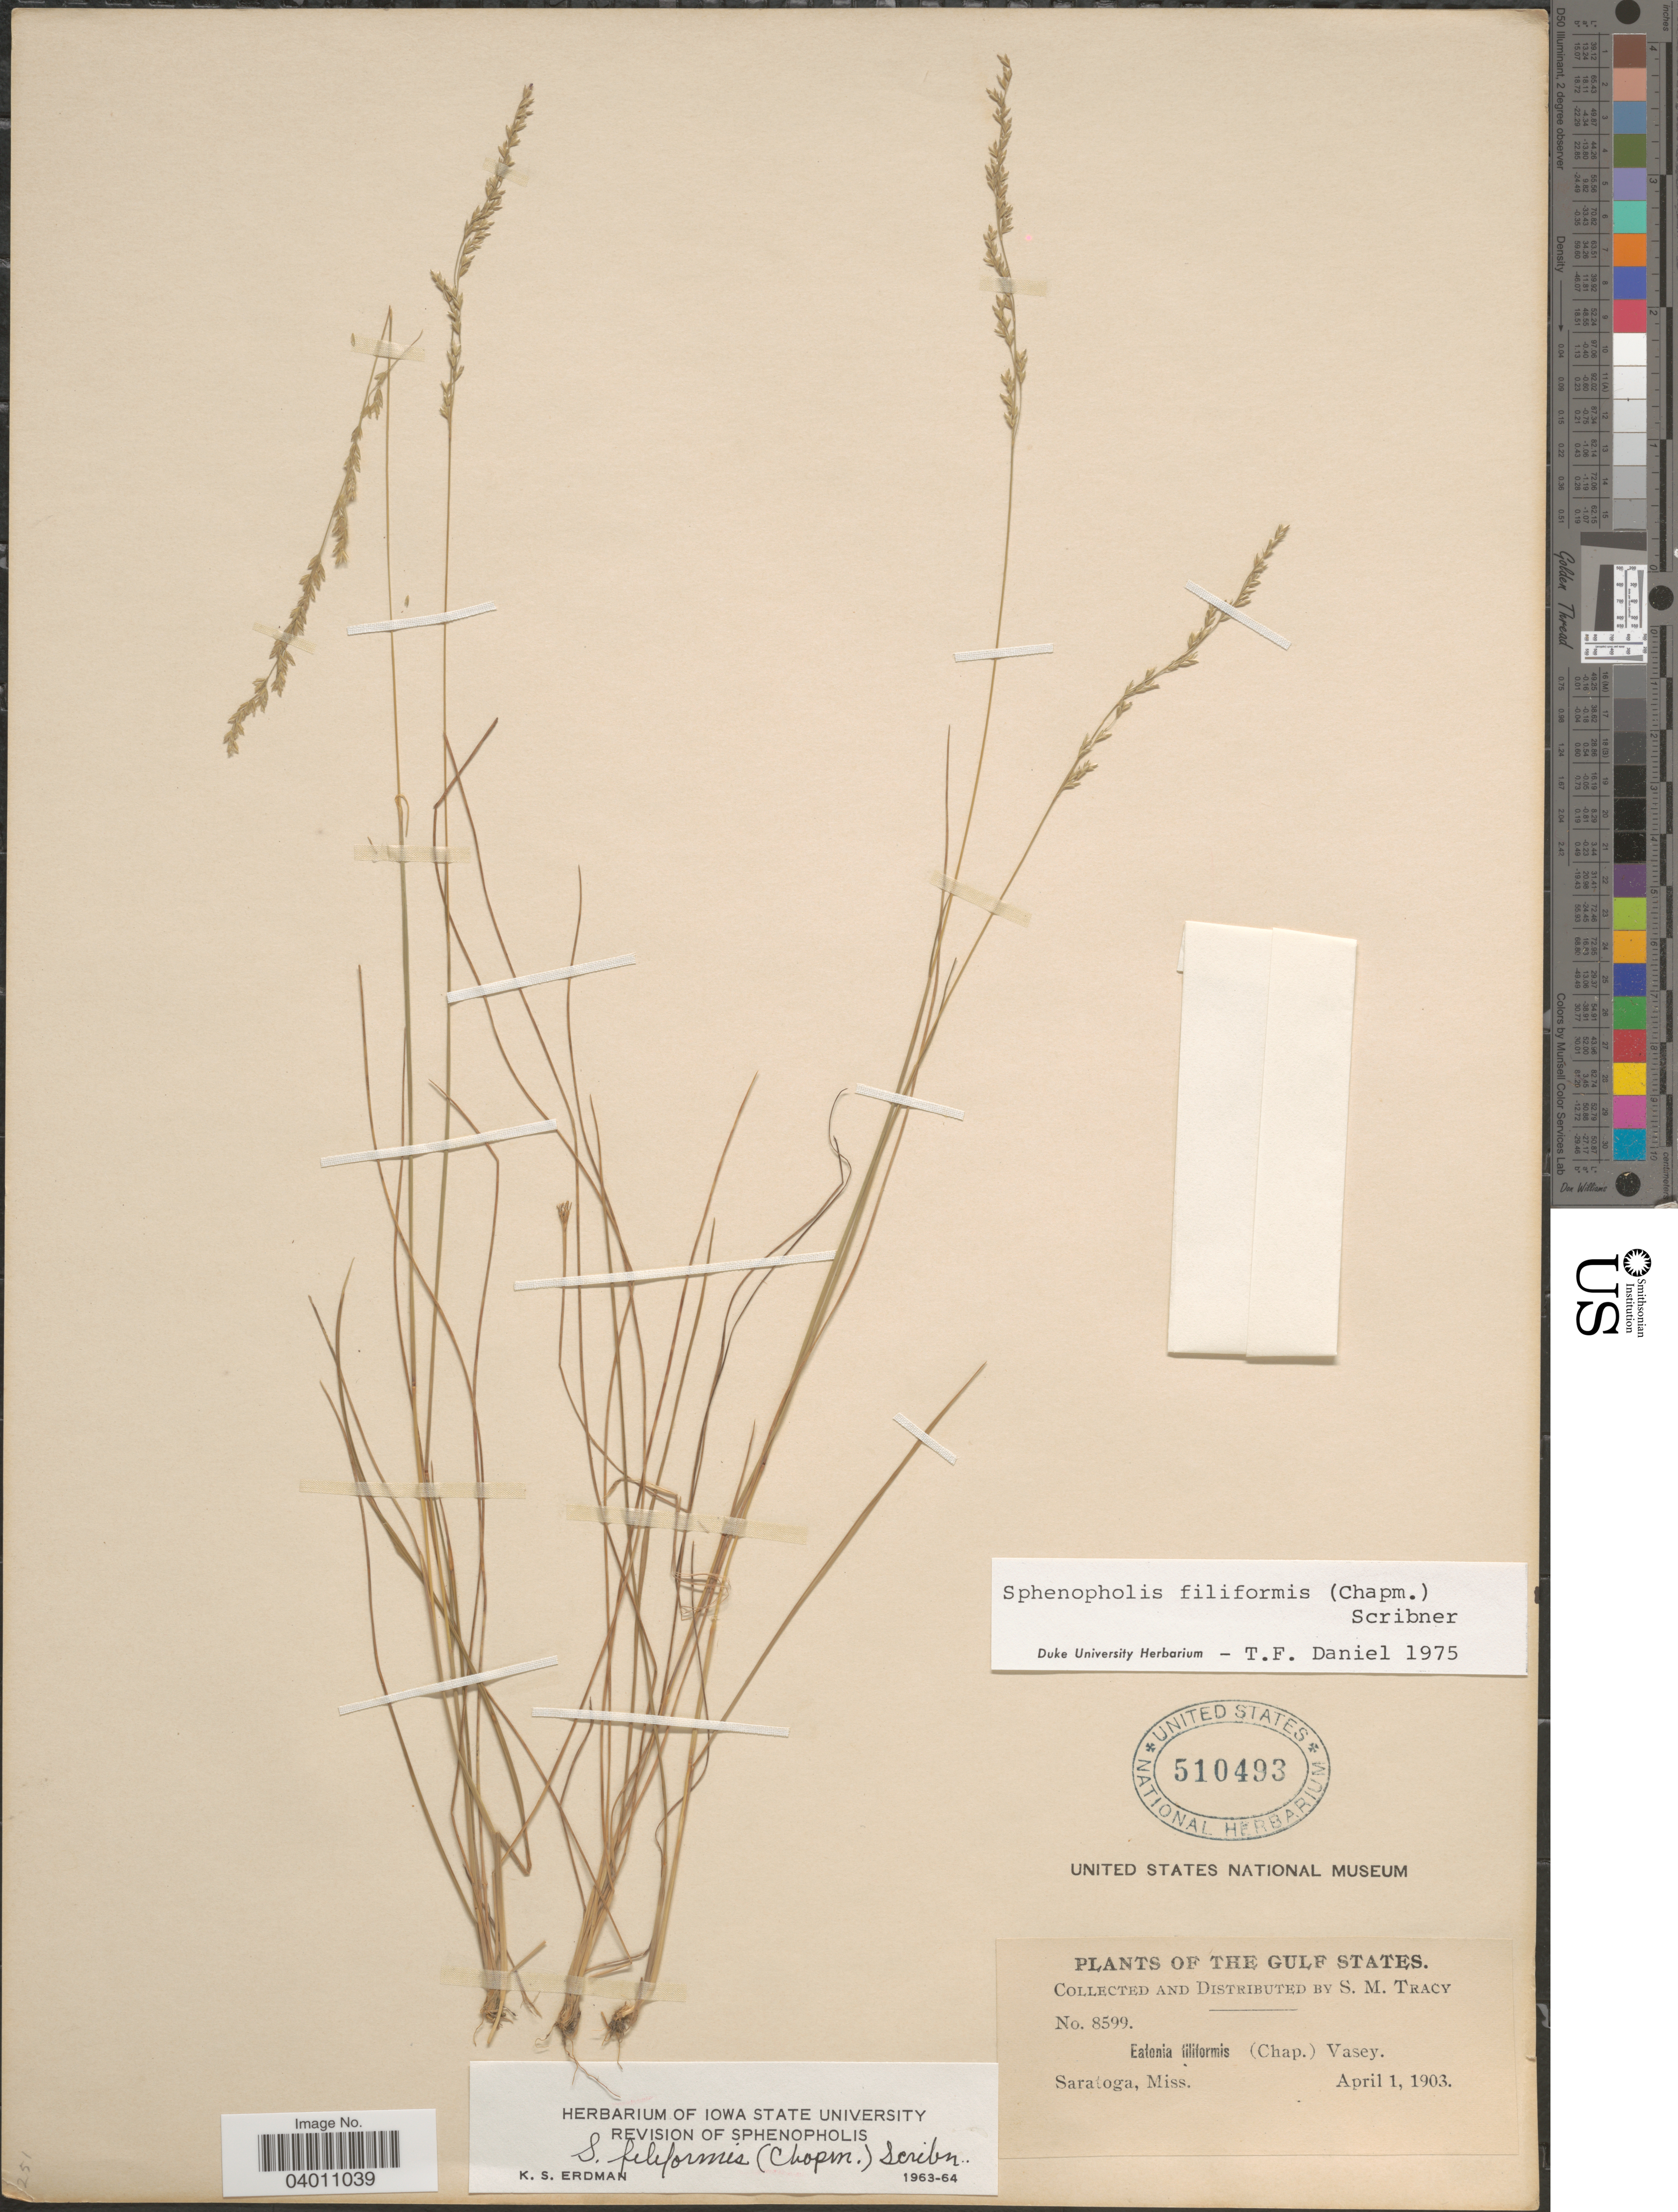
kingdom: Plantae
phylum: Tracheophyta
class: Liliopsida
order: Poales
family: Poaceae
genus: Sphenopholis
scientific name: Sphenopholis filiformis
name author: (Chapm.) Scribn.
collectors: S. M. Tracy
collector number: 8599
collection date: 1903-04-01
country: United States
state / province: Mississippi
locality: The Gulf States. Saratoga.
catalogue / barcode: US 510493